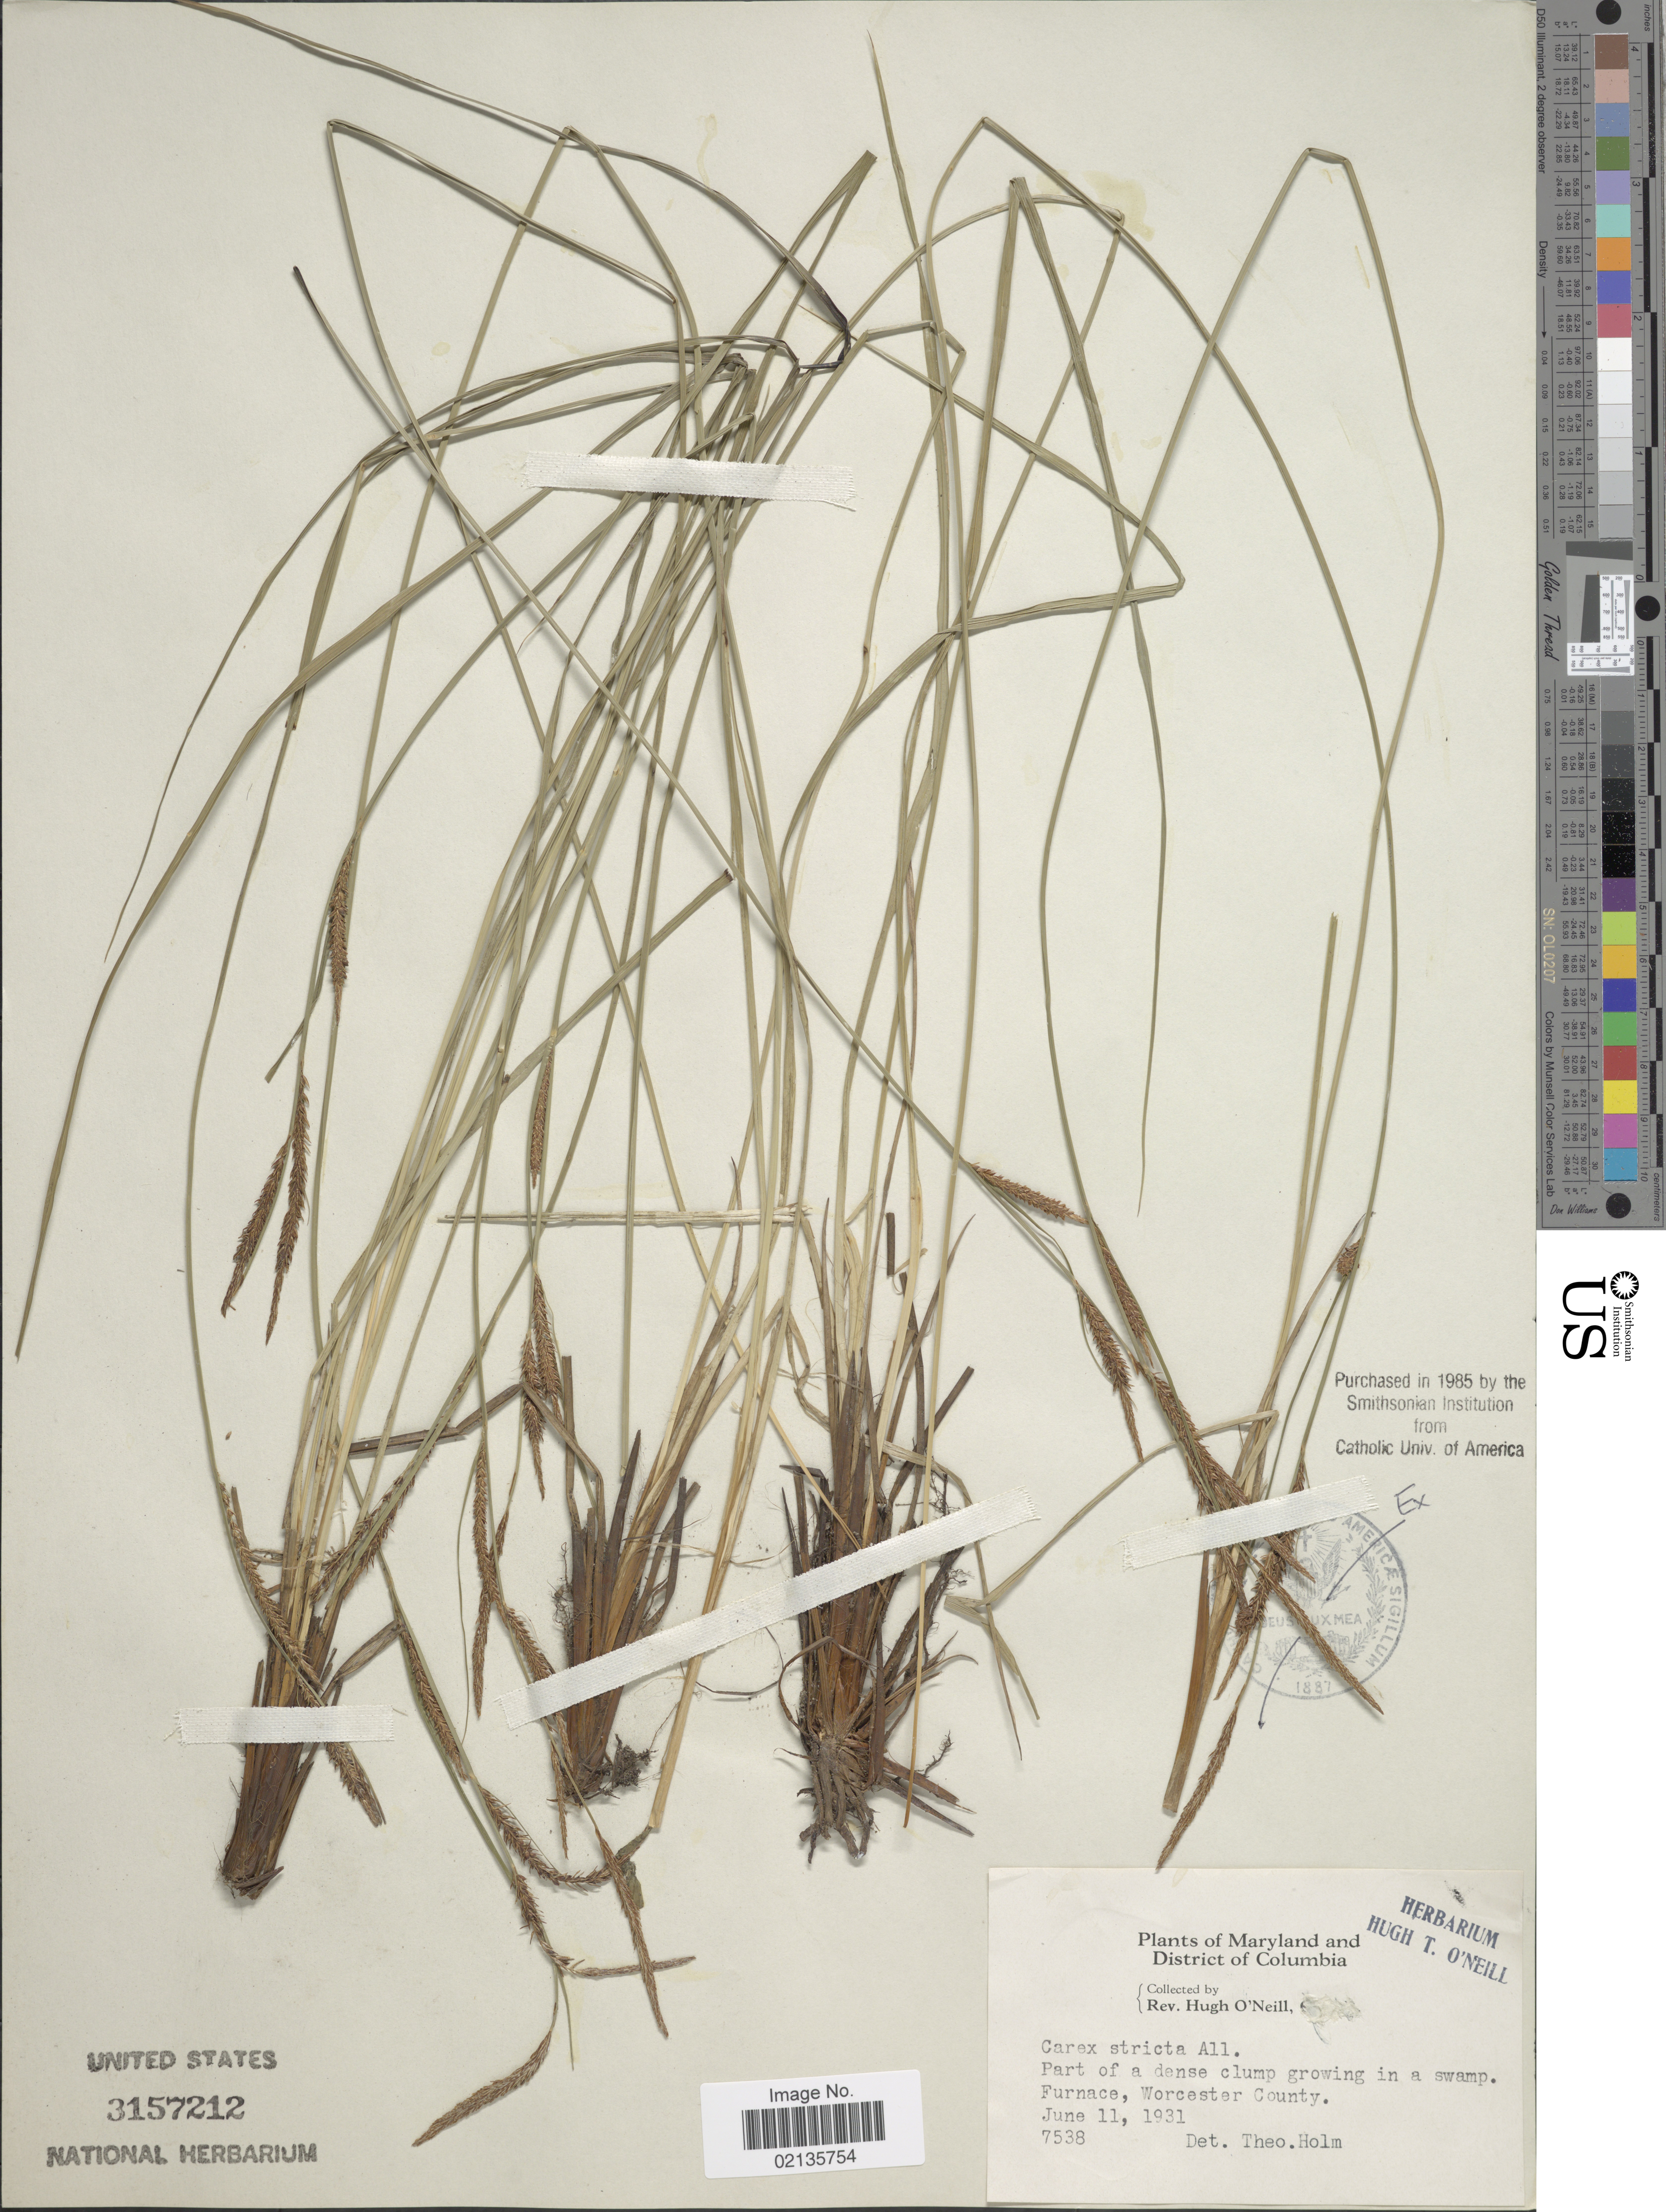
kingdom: Plantae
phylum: Tracheophyta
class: Liliopsida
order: Poales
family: Cyperaceae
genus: Carex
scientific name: Carex stricta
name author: Lam.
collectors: H. O'Neill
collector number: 7538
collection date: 1931-06-11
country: United States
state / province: Maryland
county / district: Worcester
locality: District of Columbia, Furnace, Worcester County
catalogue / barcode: US 3157212